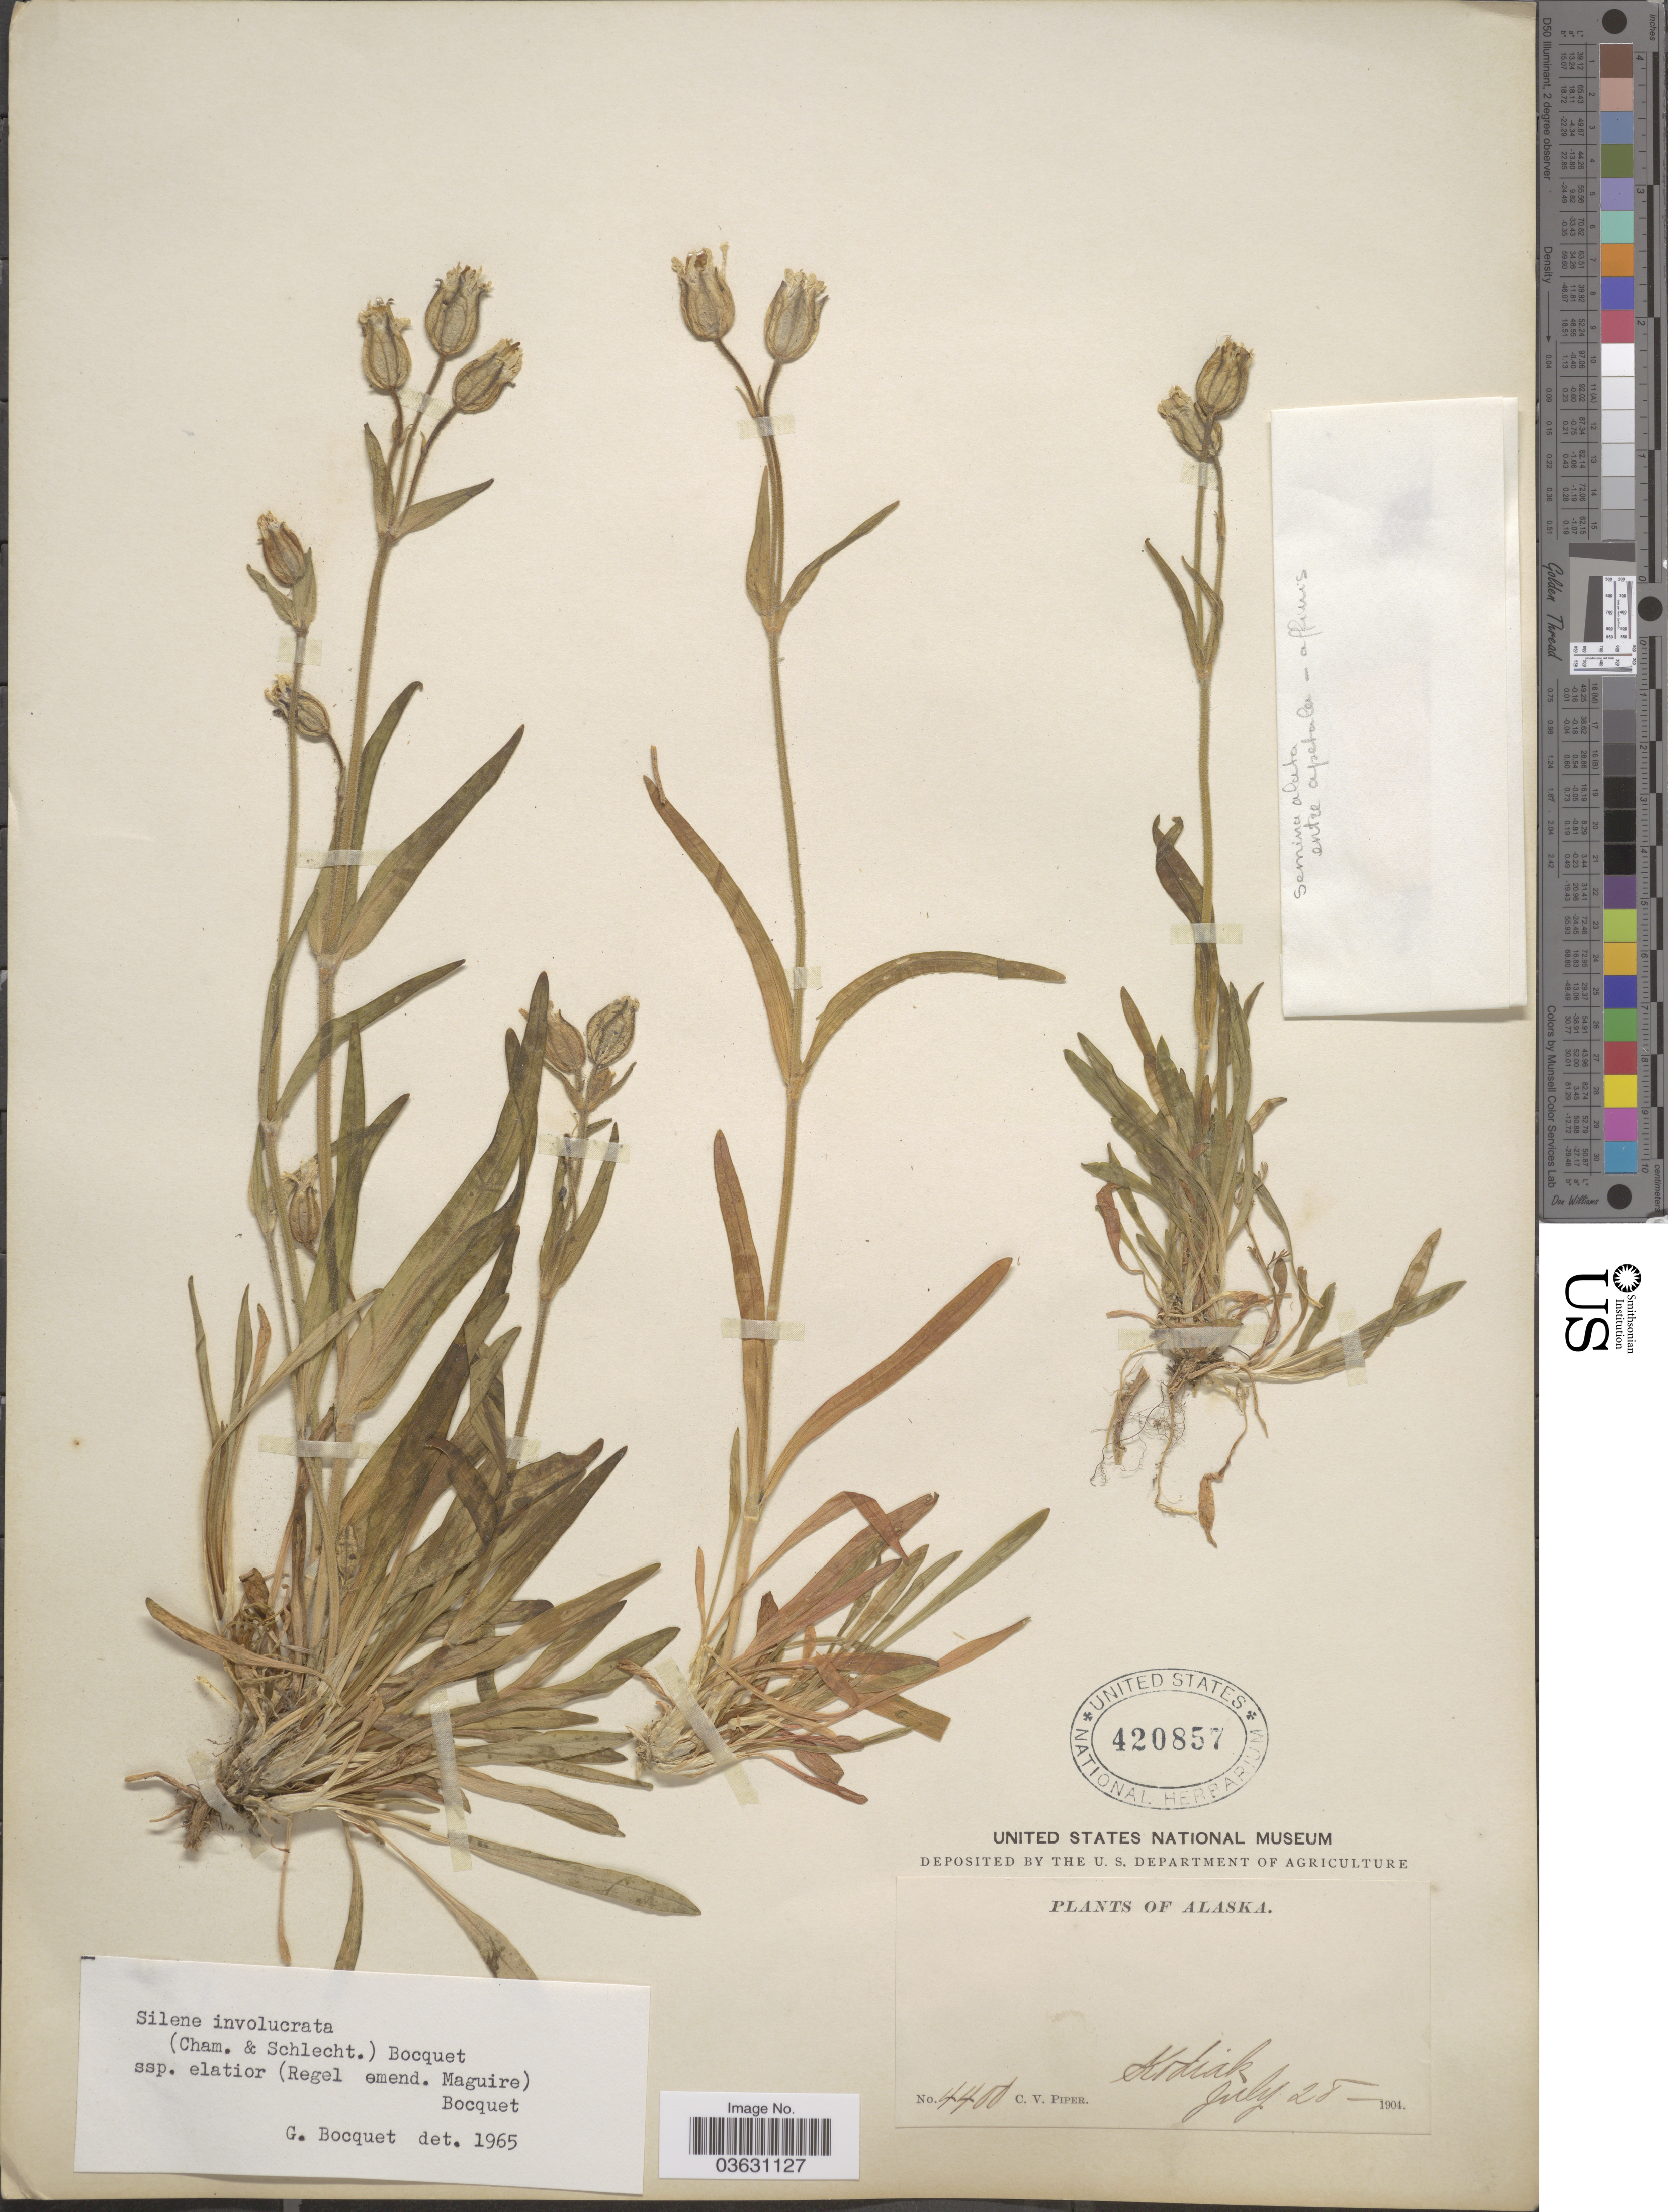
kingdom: Plantae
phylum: Tracheophyta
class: Magnoliopsida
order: Caryophyllales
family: Caryophyllaceae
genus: Silene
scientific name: Silene involucrata subsp. elatior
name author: Bocquet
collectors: C. V. Piper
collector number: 4400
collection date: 1904-07-28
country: United States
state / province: Alaska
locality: Kodiak.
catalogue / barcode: US 420857